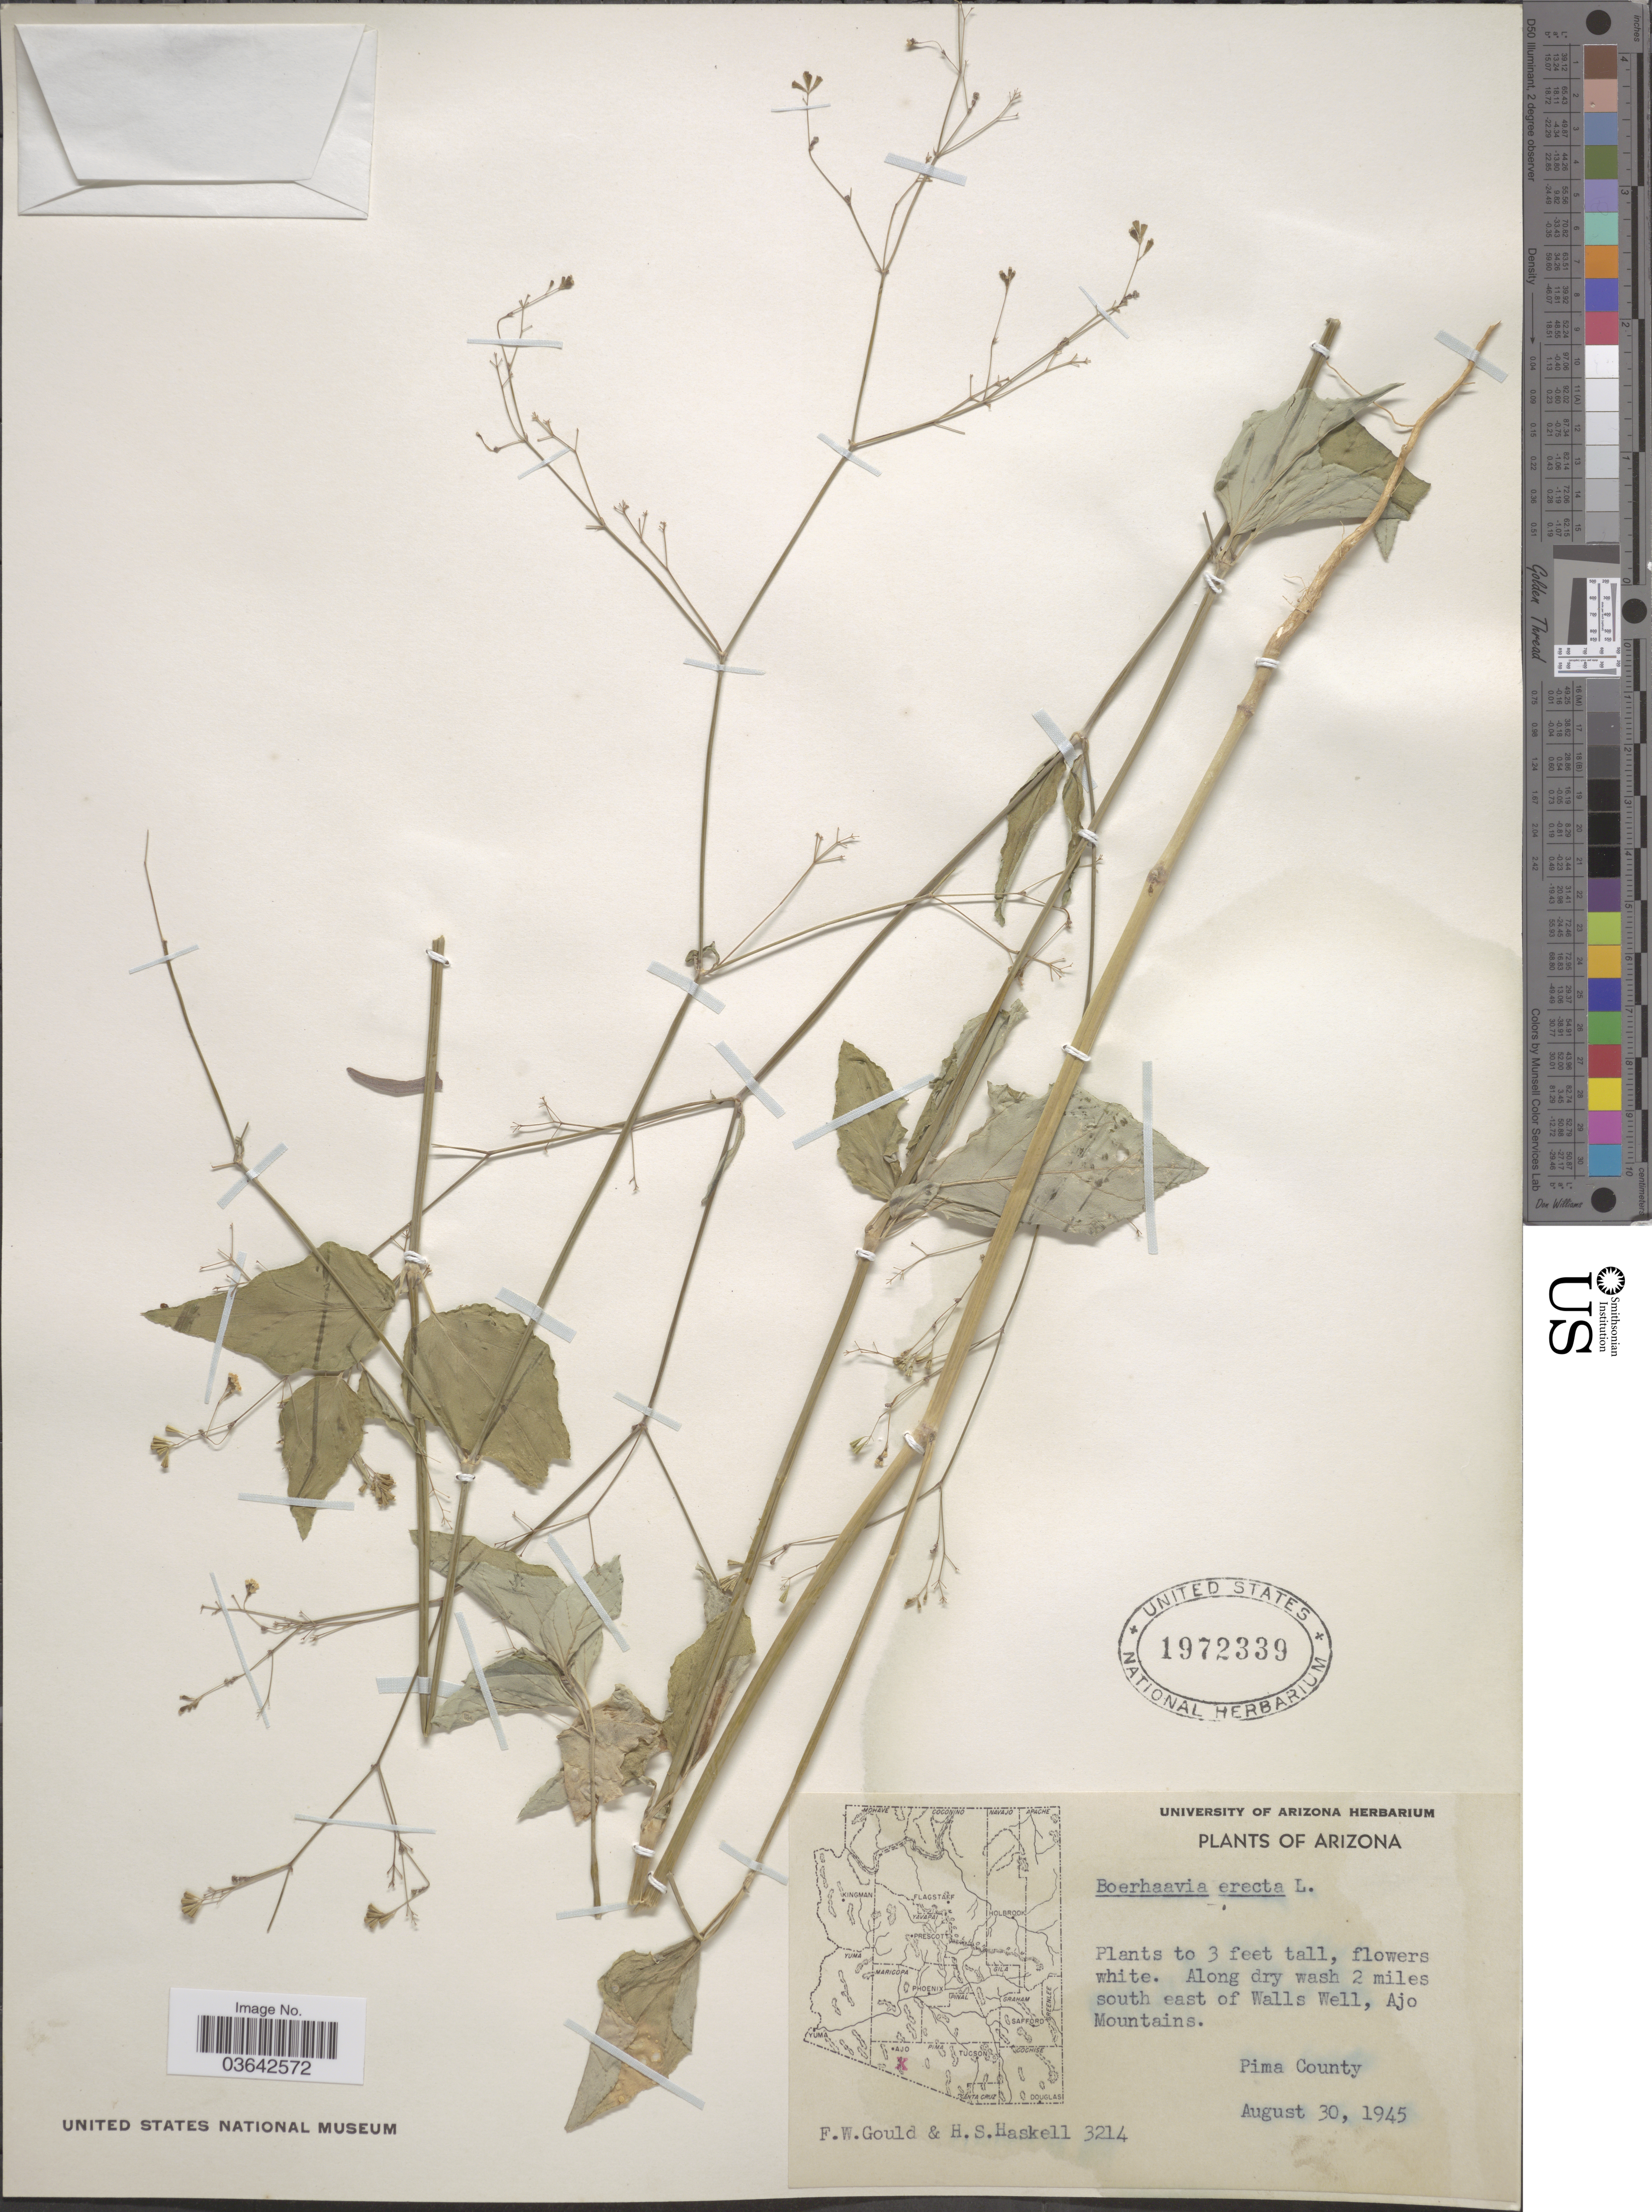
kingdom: Plantae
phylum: Tracheophyta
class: Magnoliopsida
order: Caryophyllales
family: Nyctaginaceae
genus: Boerhavia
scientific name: Boerhavia erecta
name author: L.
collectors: F. W. Gould & H. Haskell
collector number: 3214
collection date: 1945-08-30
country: United States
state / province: Arizona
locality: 2 miles south east of Walls Well, Ajo Mountains. Pima County.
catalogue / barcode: US 1972339